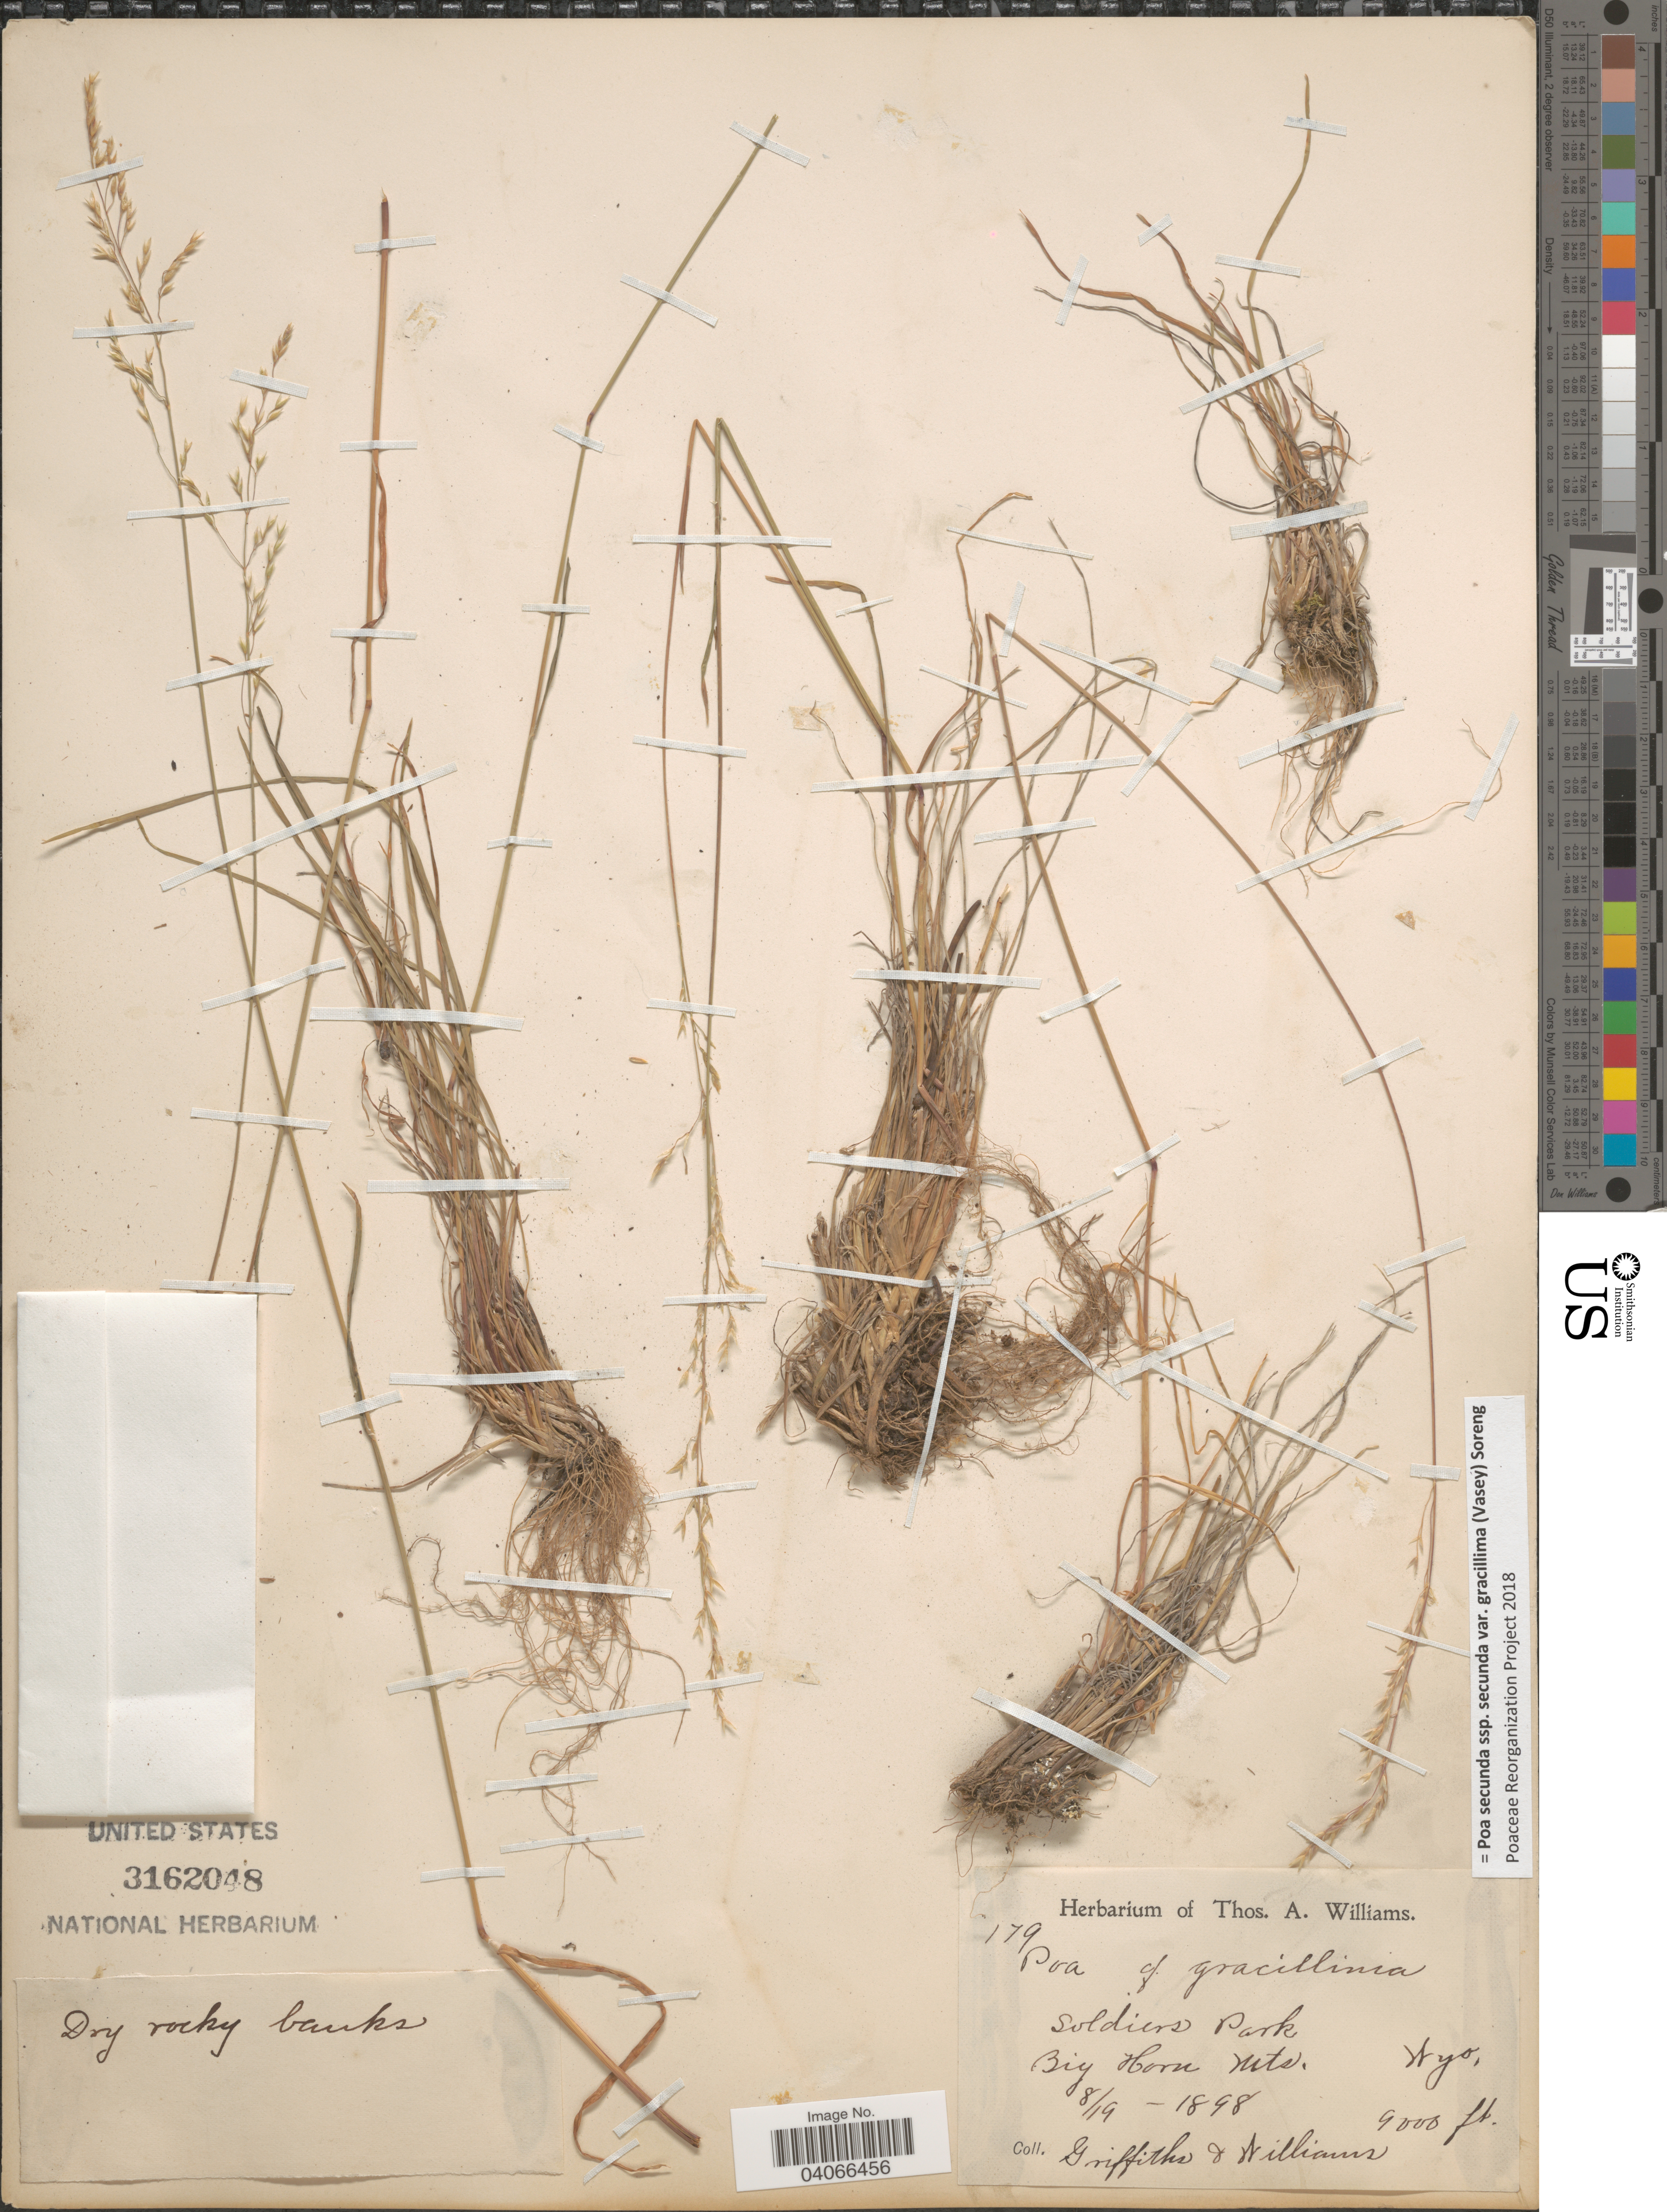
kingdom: Plantae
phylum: Tracheophyta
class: Liliopsida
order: Poales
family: Poaceae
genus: Poa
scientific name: Poa secunda subsp. secunda var. gracillima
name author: (Vasey) Soreng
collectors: -- Griffiths & T. A. Williams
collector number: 179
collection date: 1898-08-19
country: United States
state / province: Wyoming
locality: Soldiers Park. Big Horn Mts.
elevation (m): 2743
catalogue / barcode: US 3162048